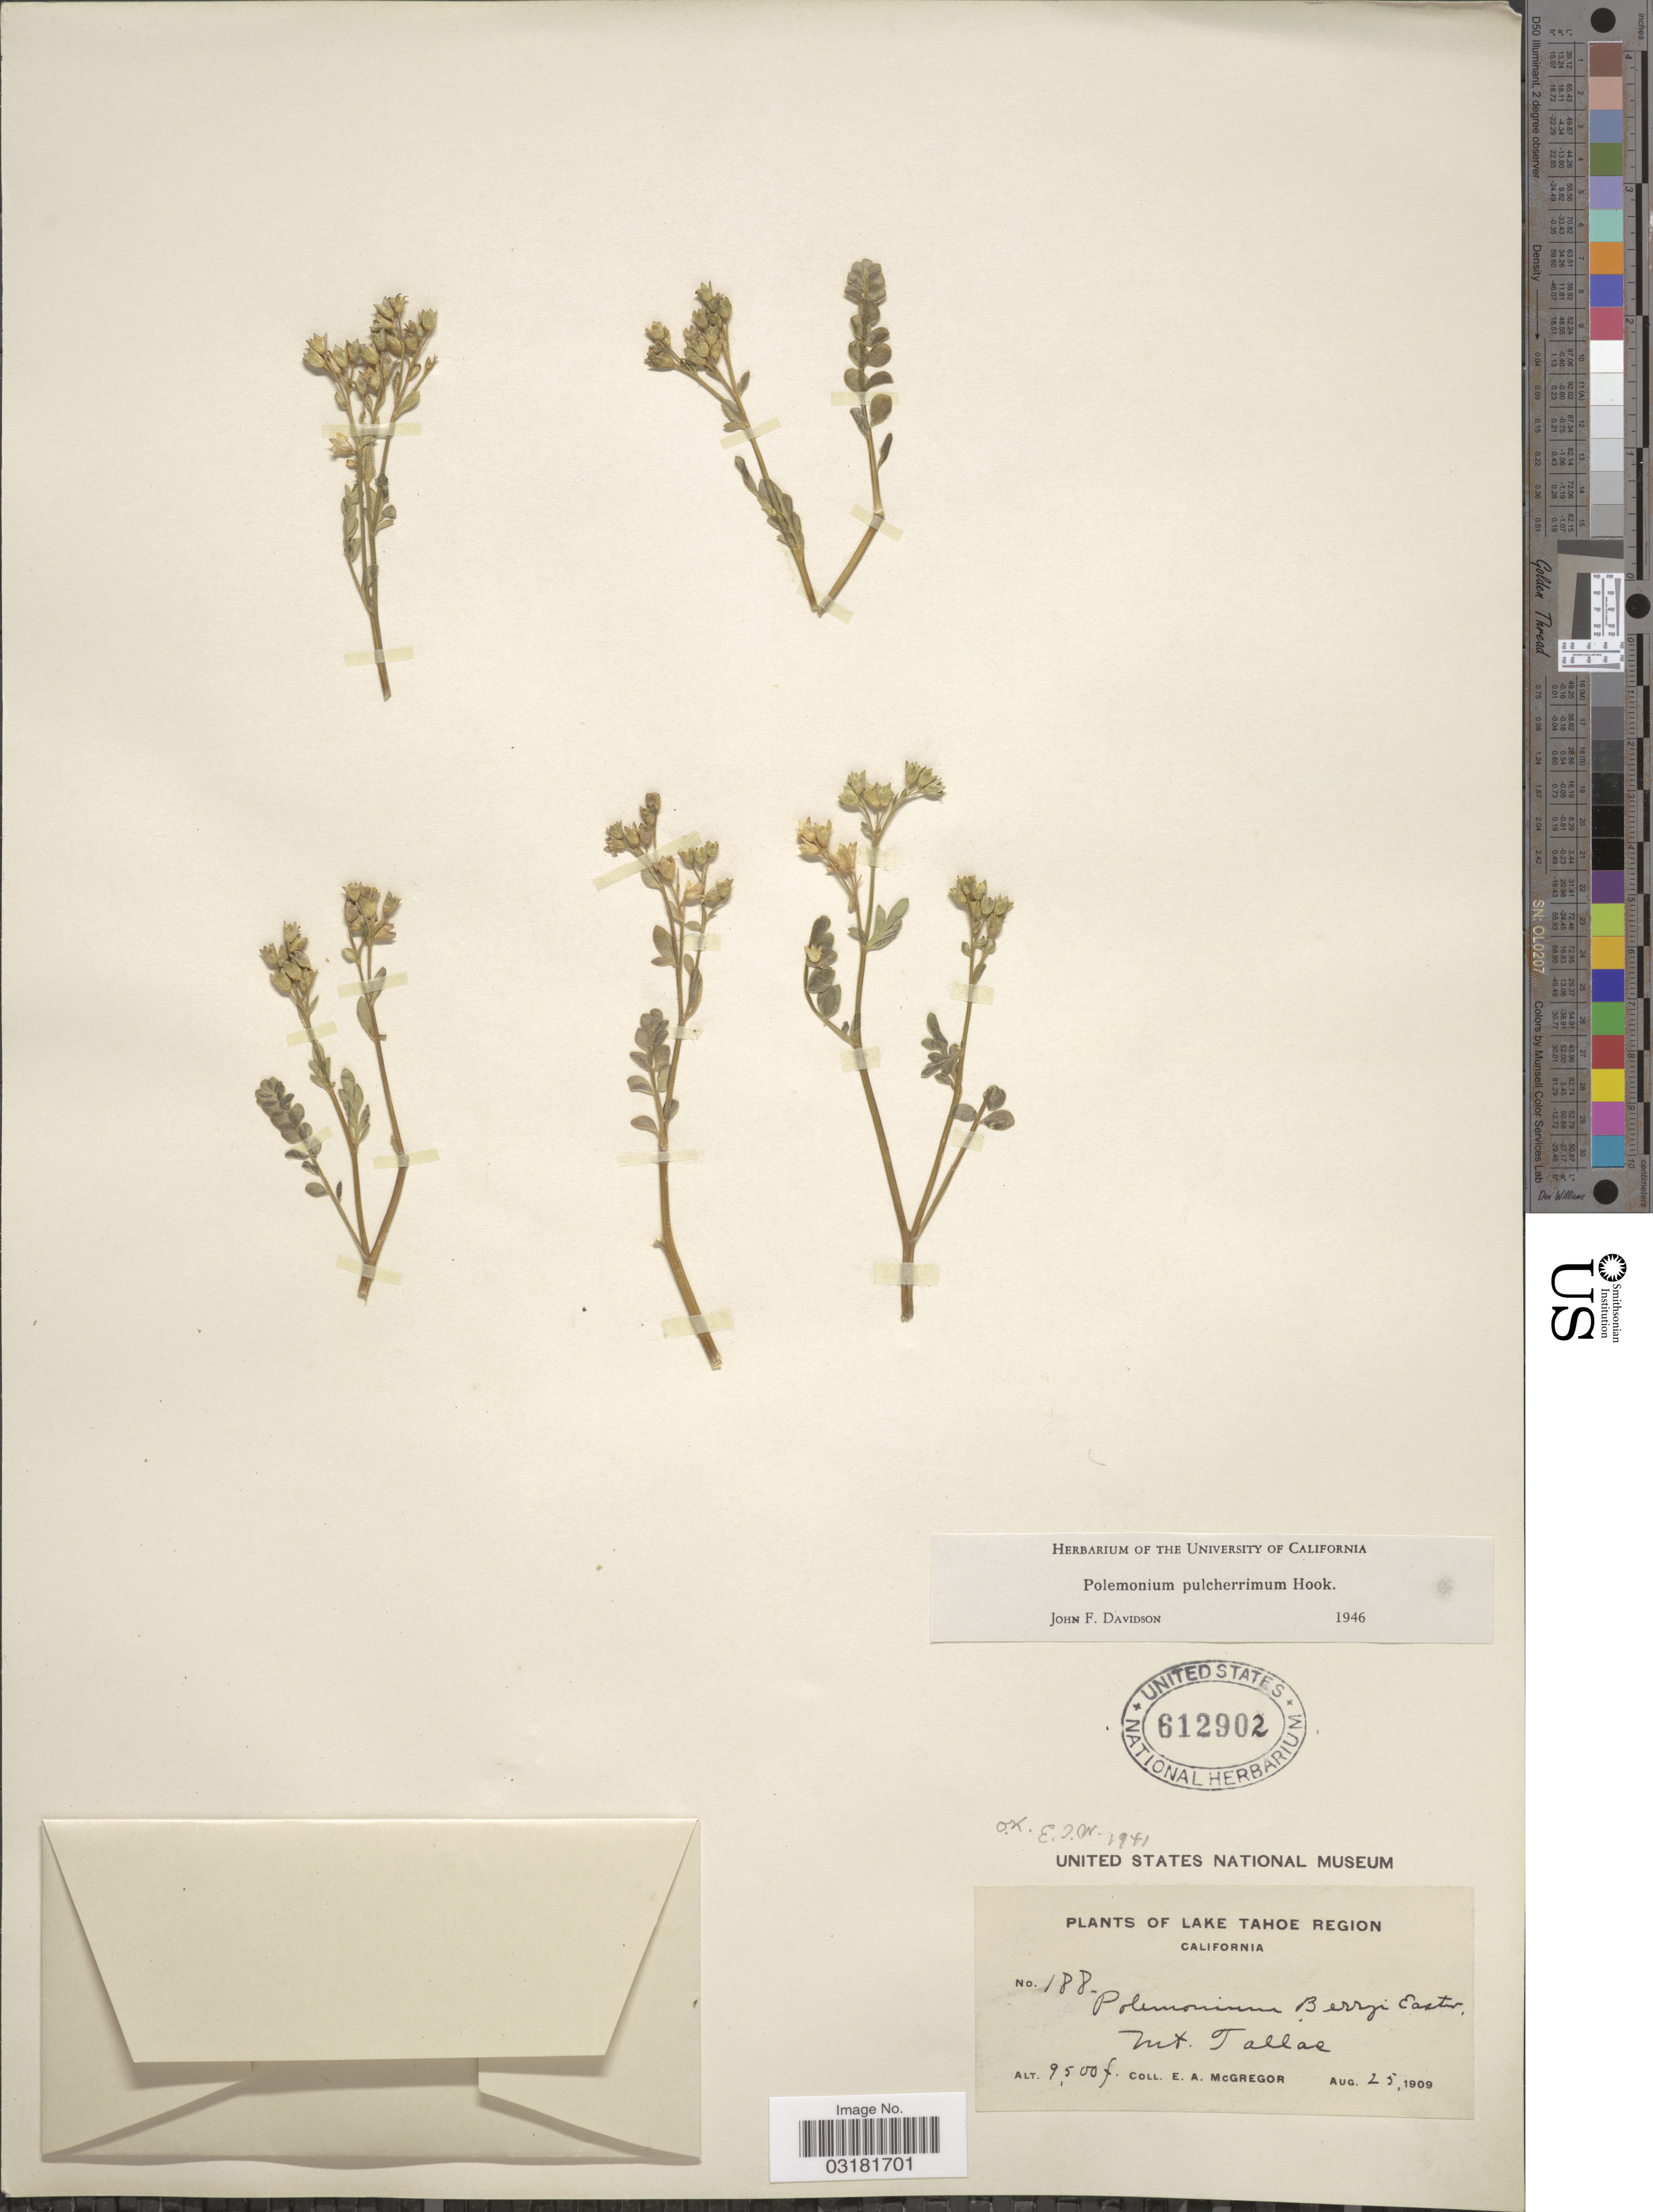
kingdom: Plantae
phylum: Tracheophyta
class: Magnoliopsida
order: Ericales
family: Polemoniaceae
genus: Polemonium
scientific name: Polemonium pulcherrimum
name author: Hook.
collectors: E. A. McGregor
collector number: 188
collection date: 1909-08-25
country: United States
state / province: California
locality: Lake Tahoe Region. Mt. Tallac.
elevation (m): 2896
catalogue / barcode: US 612902